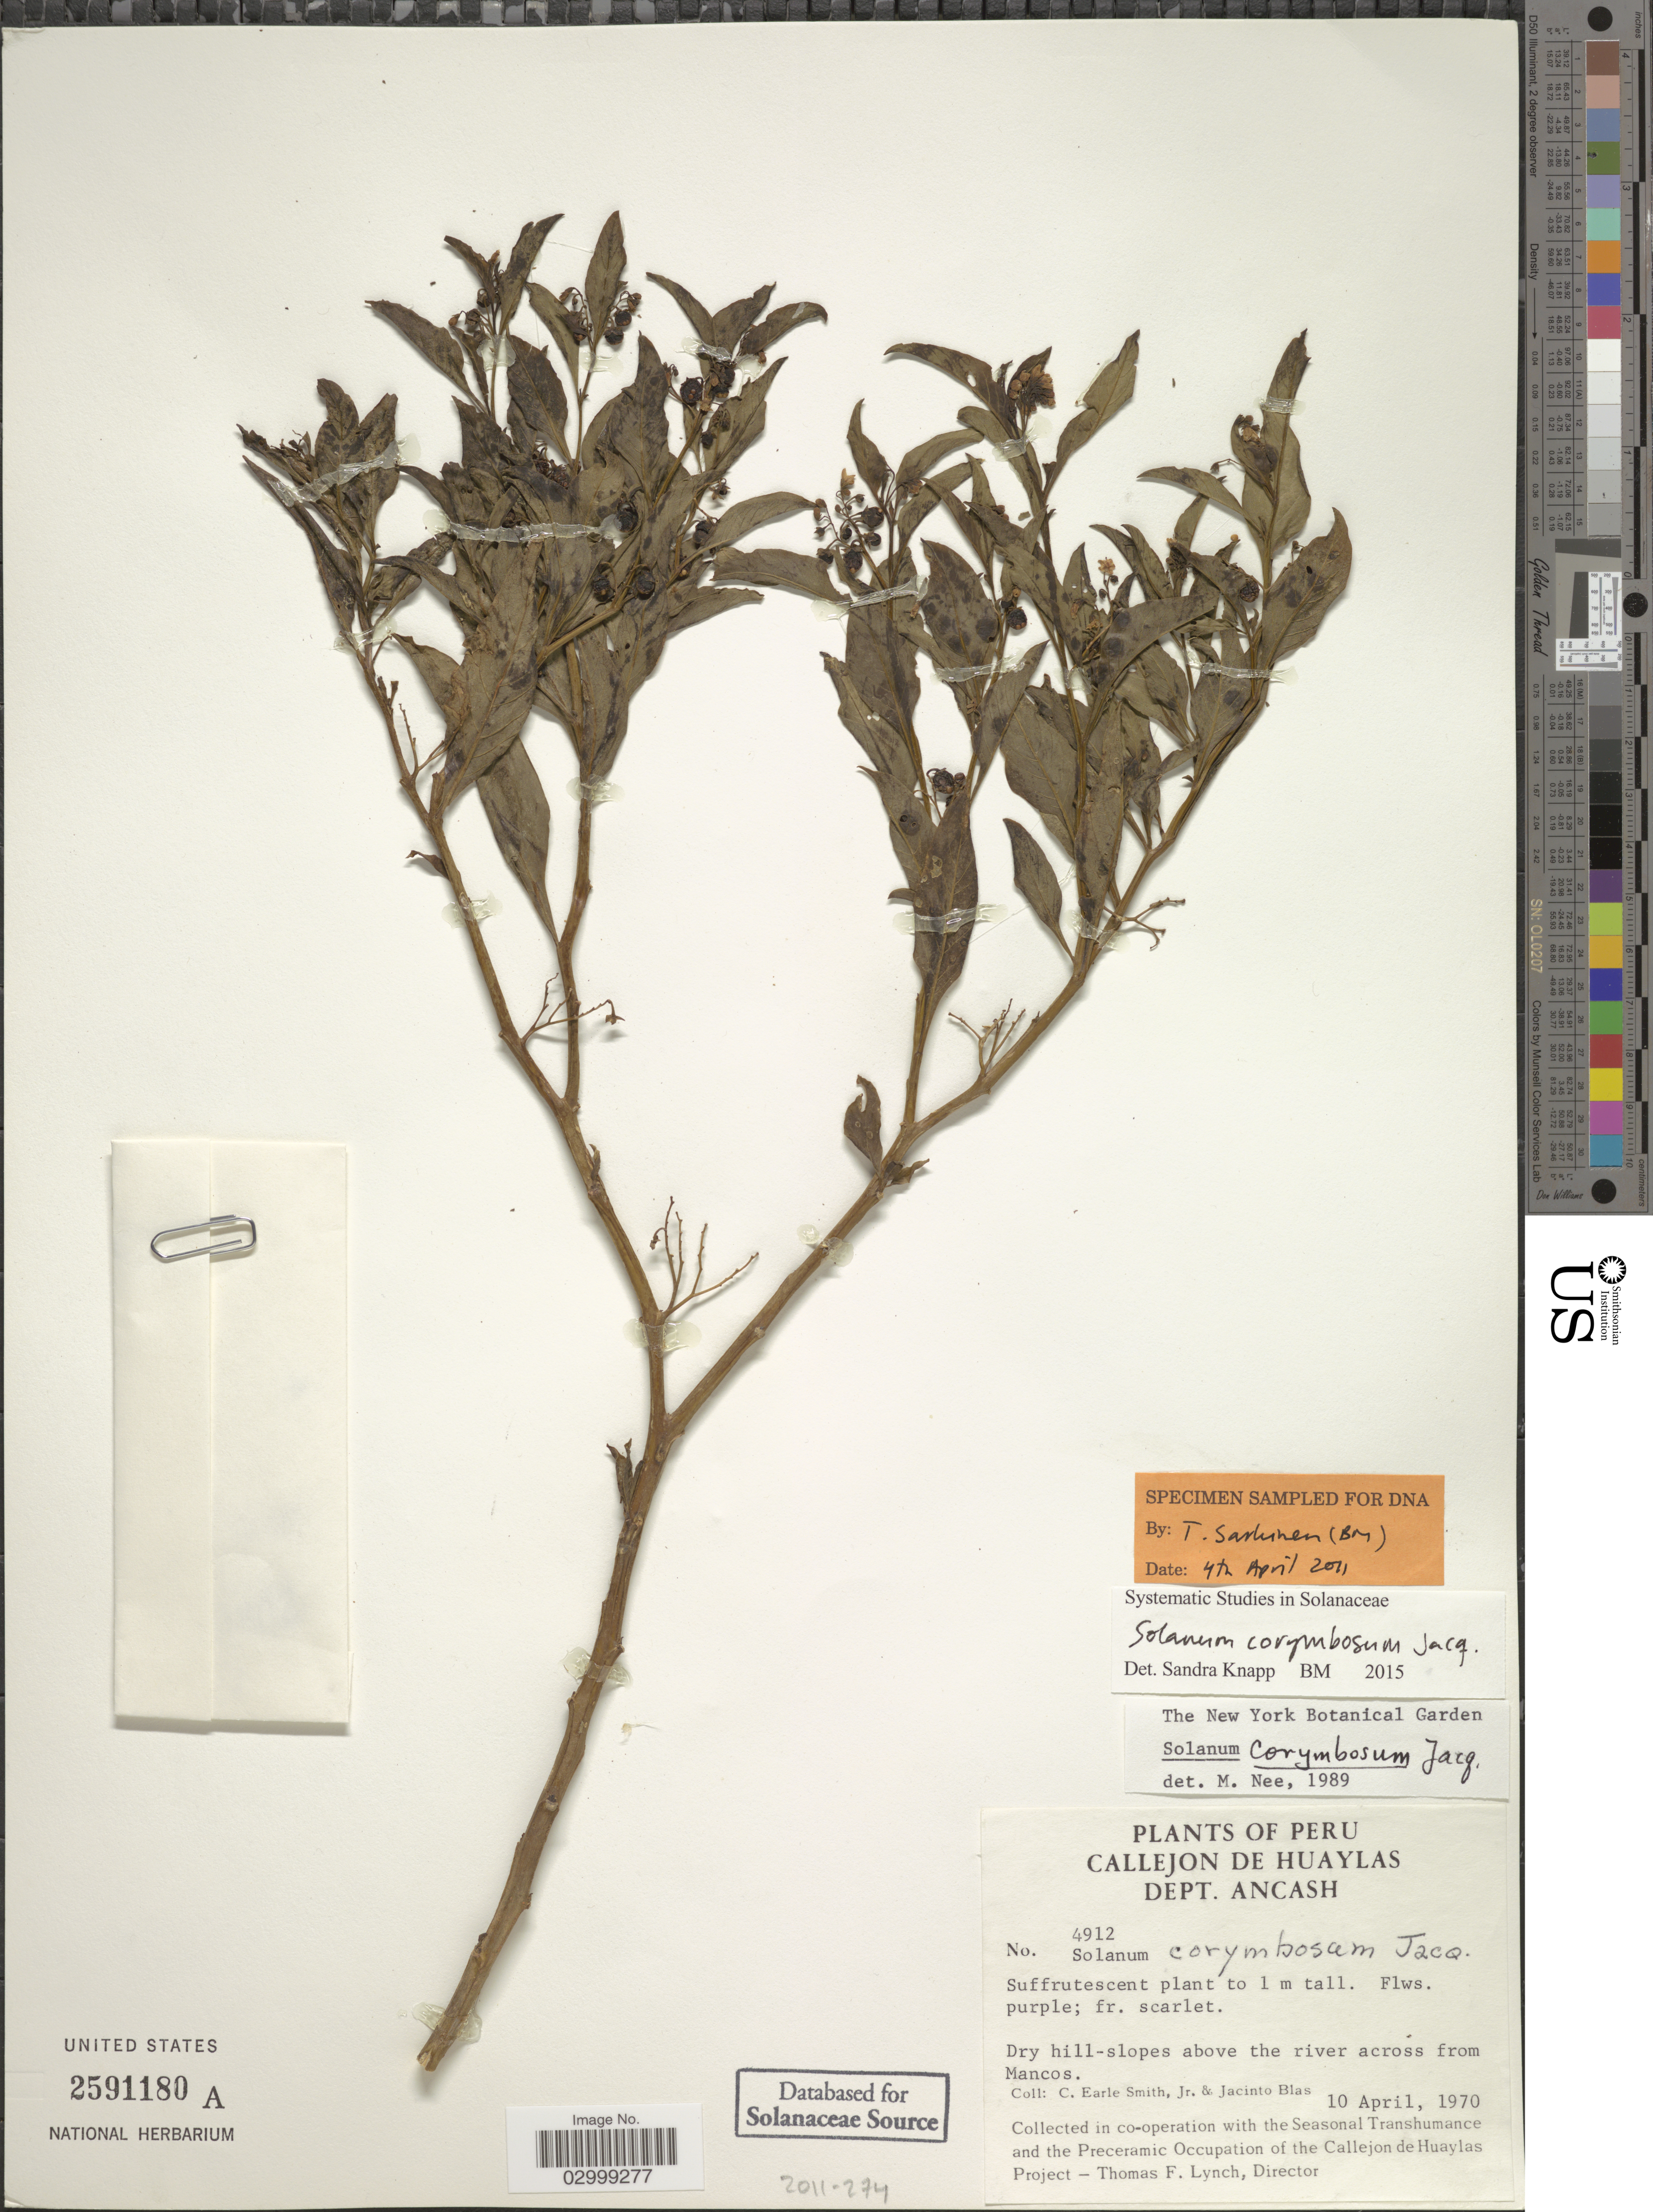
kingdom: Plantae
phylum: Tracheophyta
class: Magnoliopsida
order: Solanales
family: Solanaceae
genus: Solanum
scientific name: Solanum corymbosum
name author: Jacq.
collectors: C. E. Smith Jr. & J. Blas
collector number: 4912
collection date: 1970-04-10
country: Peru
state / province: Ancash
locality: Callejon De Huaylas, Dept. Ancash, Dry hill-slopes above the river across from Mancos.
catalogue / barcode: US 2591180A